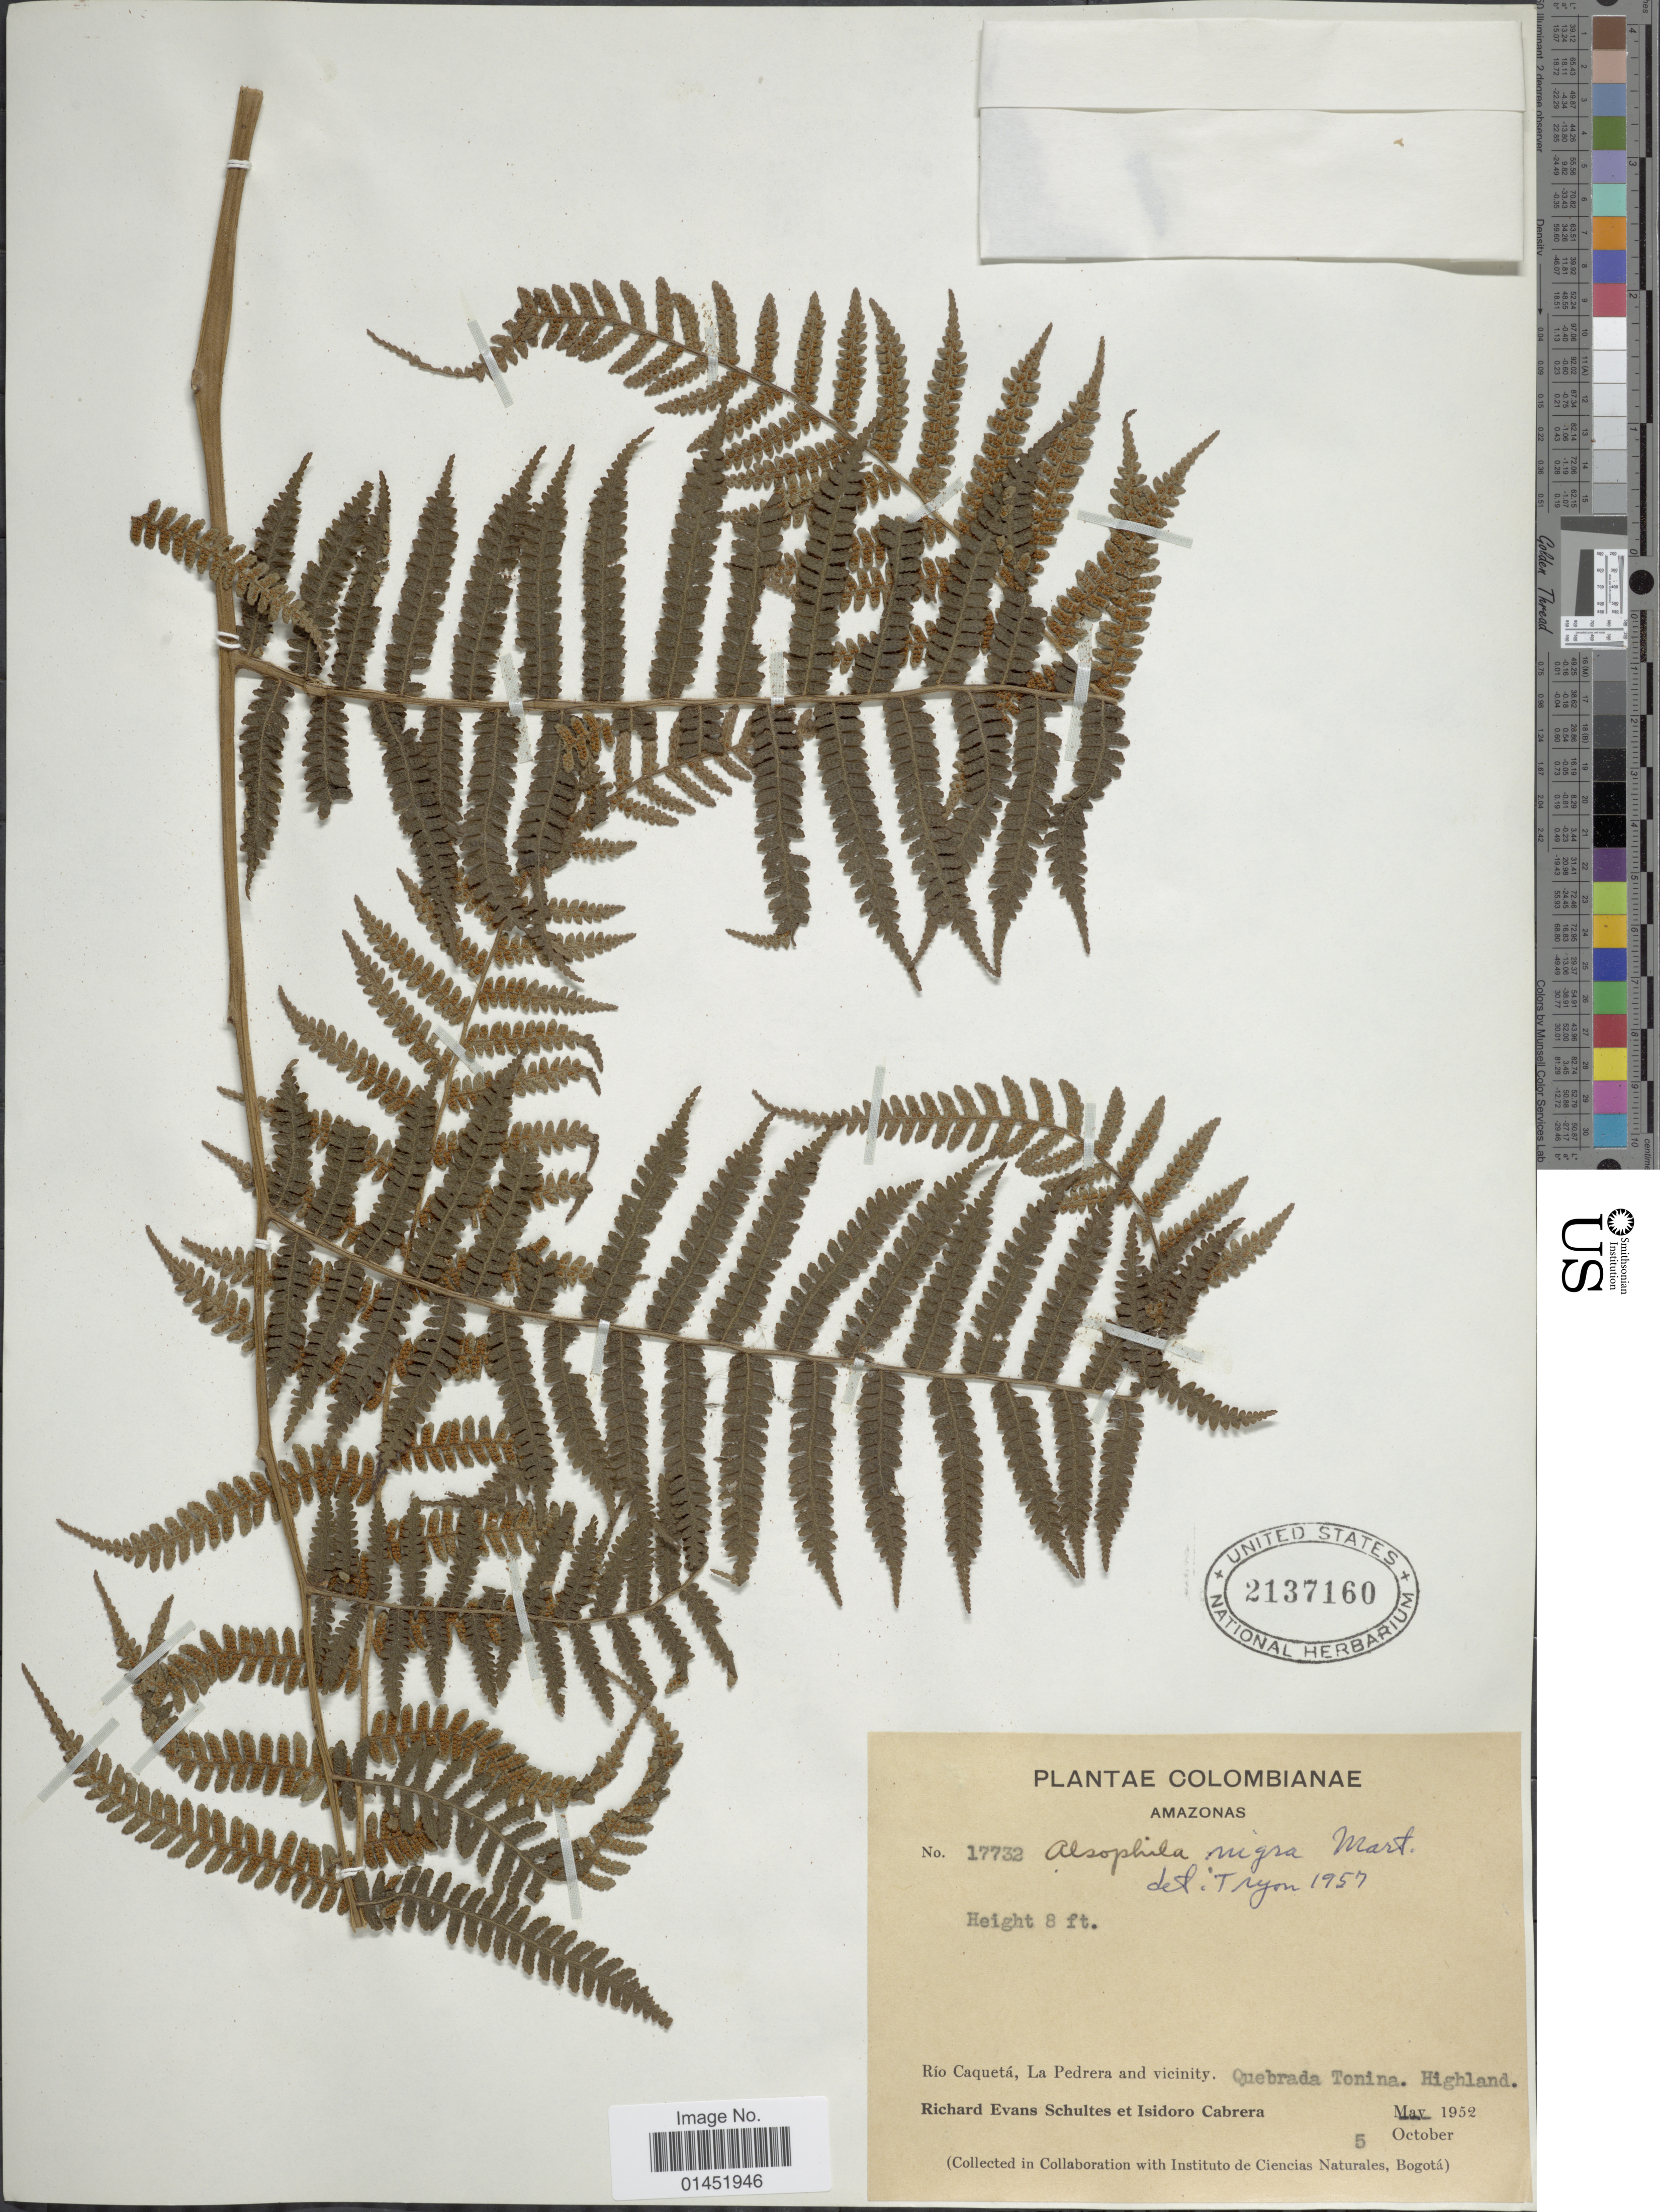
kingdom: Plantae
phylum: Tracheophyta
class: Polypodiopsida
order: Cyatheales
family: Cyatheaceae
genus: Cyathea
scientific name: Cyathea lasiosora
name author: (Mett. ex Kuhn) Domin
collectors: R. E. Schultes & I. Cabrera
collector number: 17732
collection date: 1952-10-05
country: Colombia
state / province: Amazônas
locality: Rio Caquetá, la Pedrera and vicinity. Quebrada Tonina. Highland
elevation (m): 2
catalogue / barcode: US 2137160